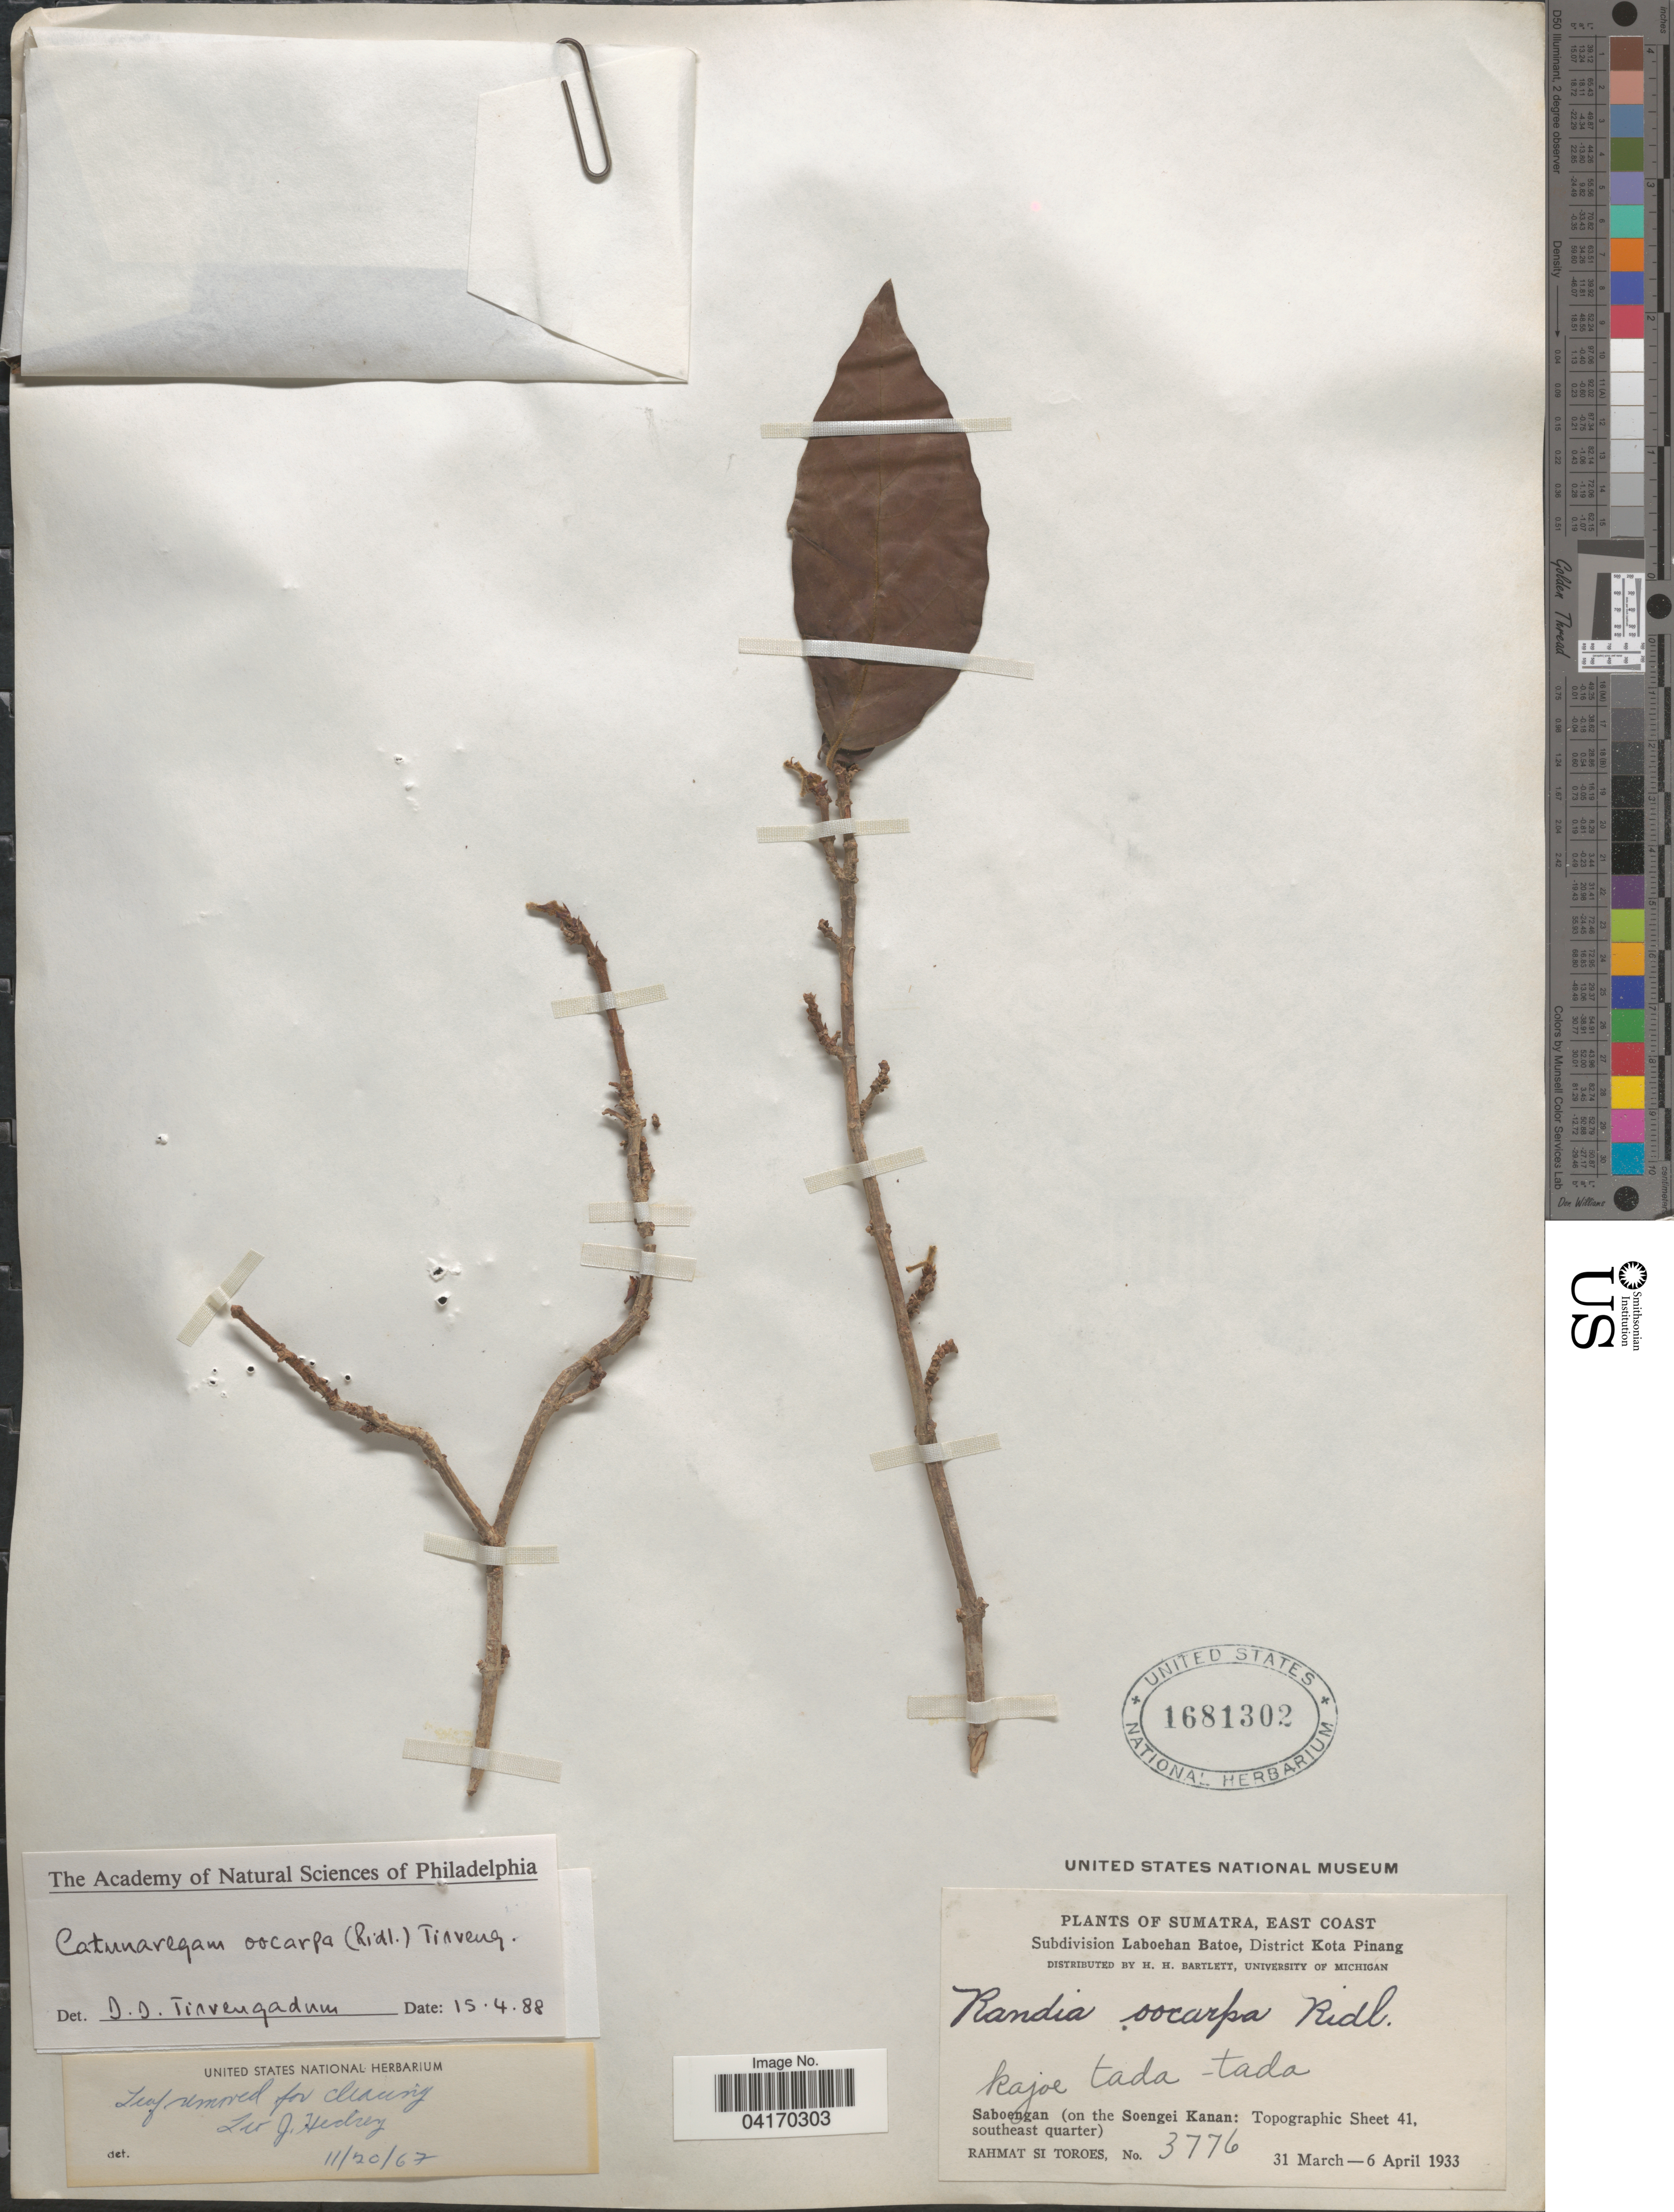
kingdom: Plantae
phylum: Tracheophyta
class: Magnoliopsida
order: Gentianales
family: Rubiaceae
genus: Catunaregam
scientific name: Catunaregam oocarpa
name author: (Ridl.) Tirveng.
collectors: Rahmat Si Boeea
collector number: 3776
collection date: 1933-03-31/1933-04-06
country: Indonesia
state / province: Sumatra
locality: Sumatra, East Coast. Subdivision Laboehan Batoe, District Kota Pinang. Saboengan (on the Soengei Kanan: Topographic Sheet 41, southeast quarter).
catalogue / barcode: US 1681302